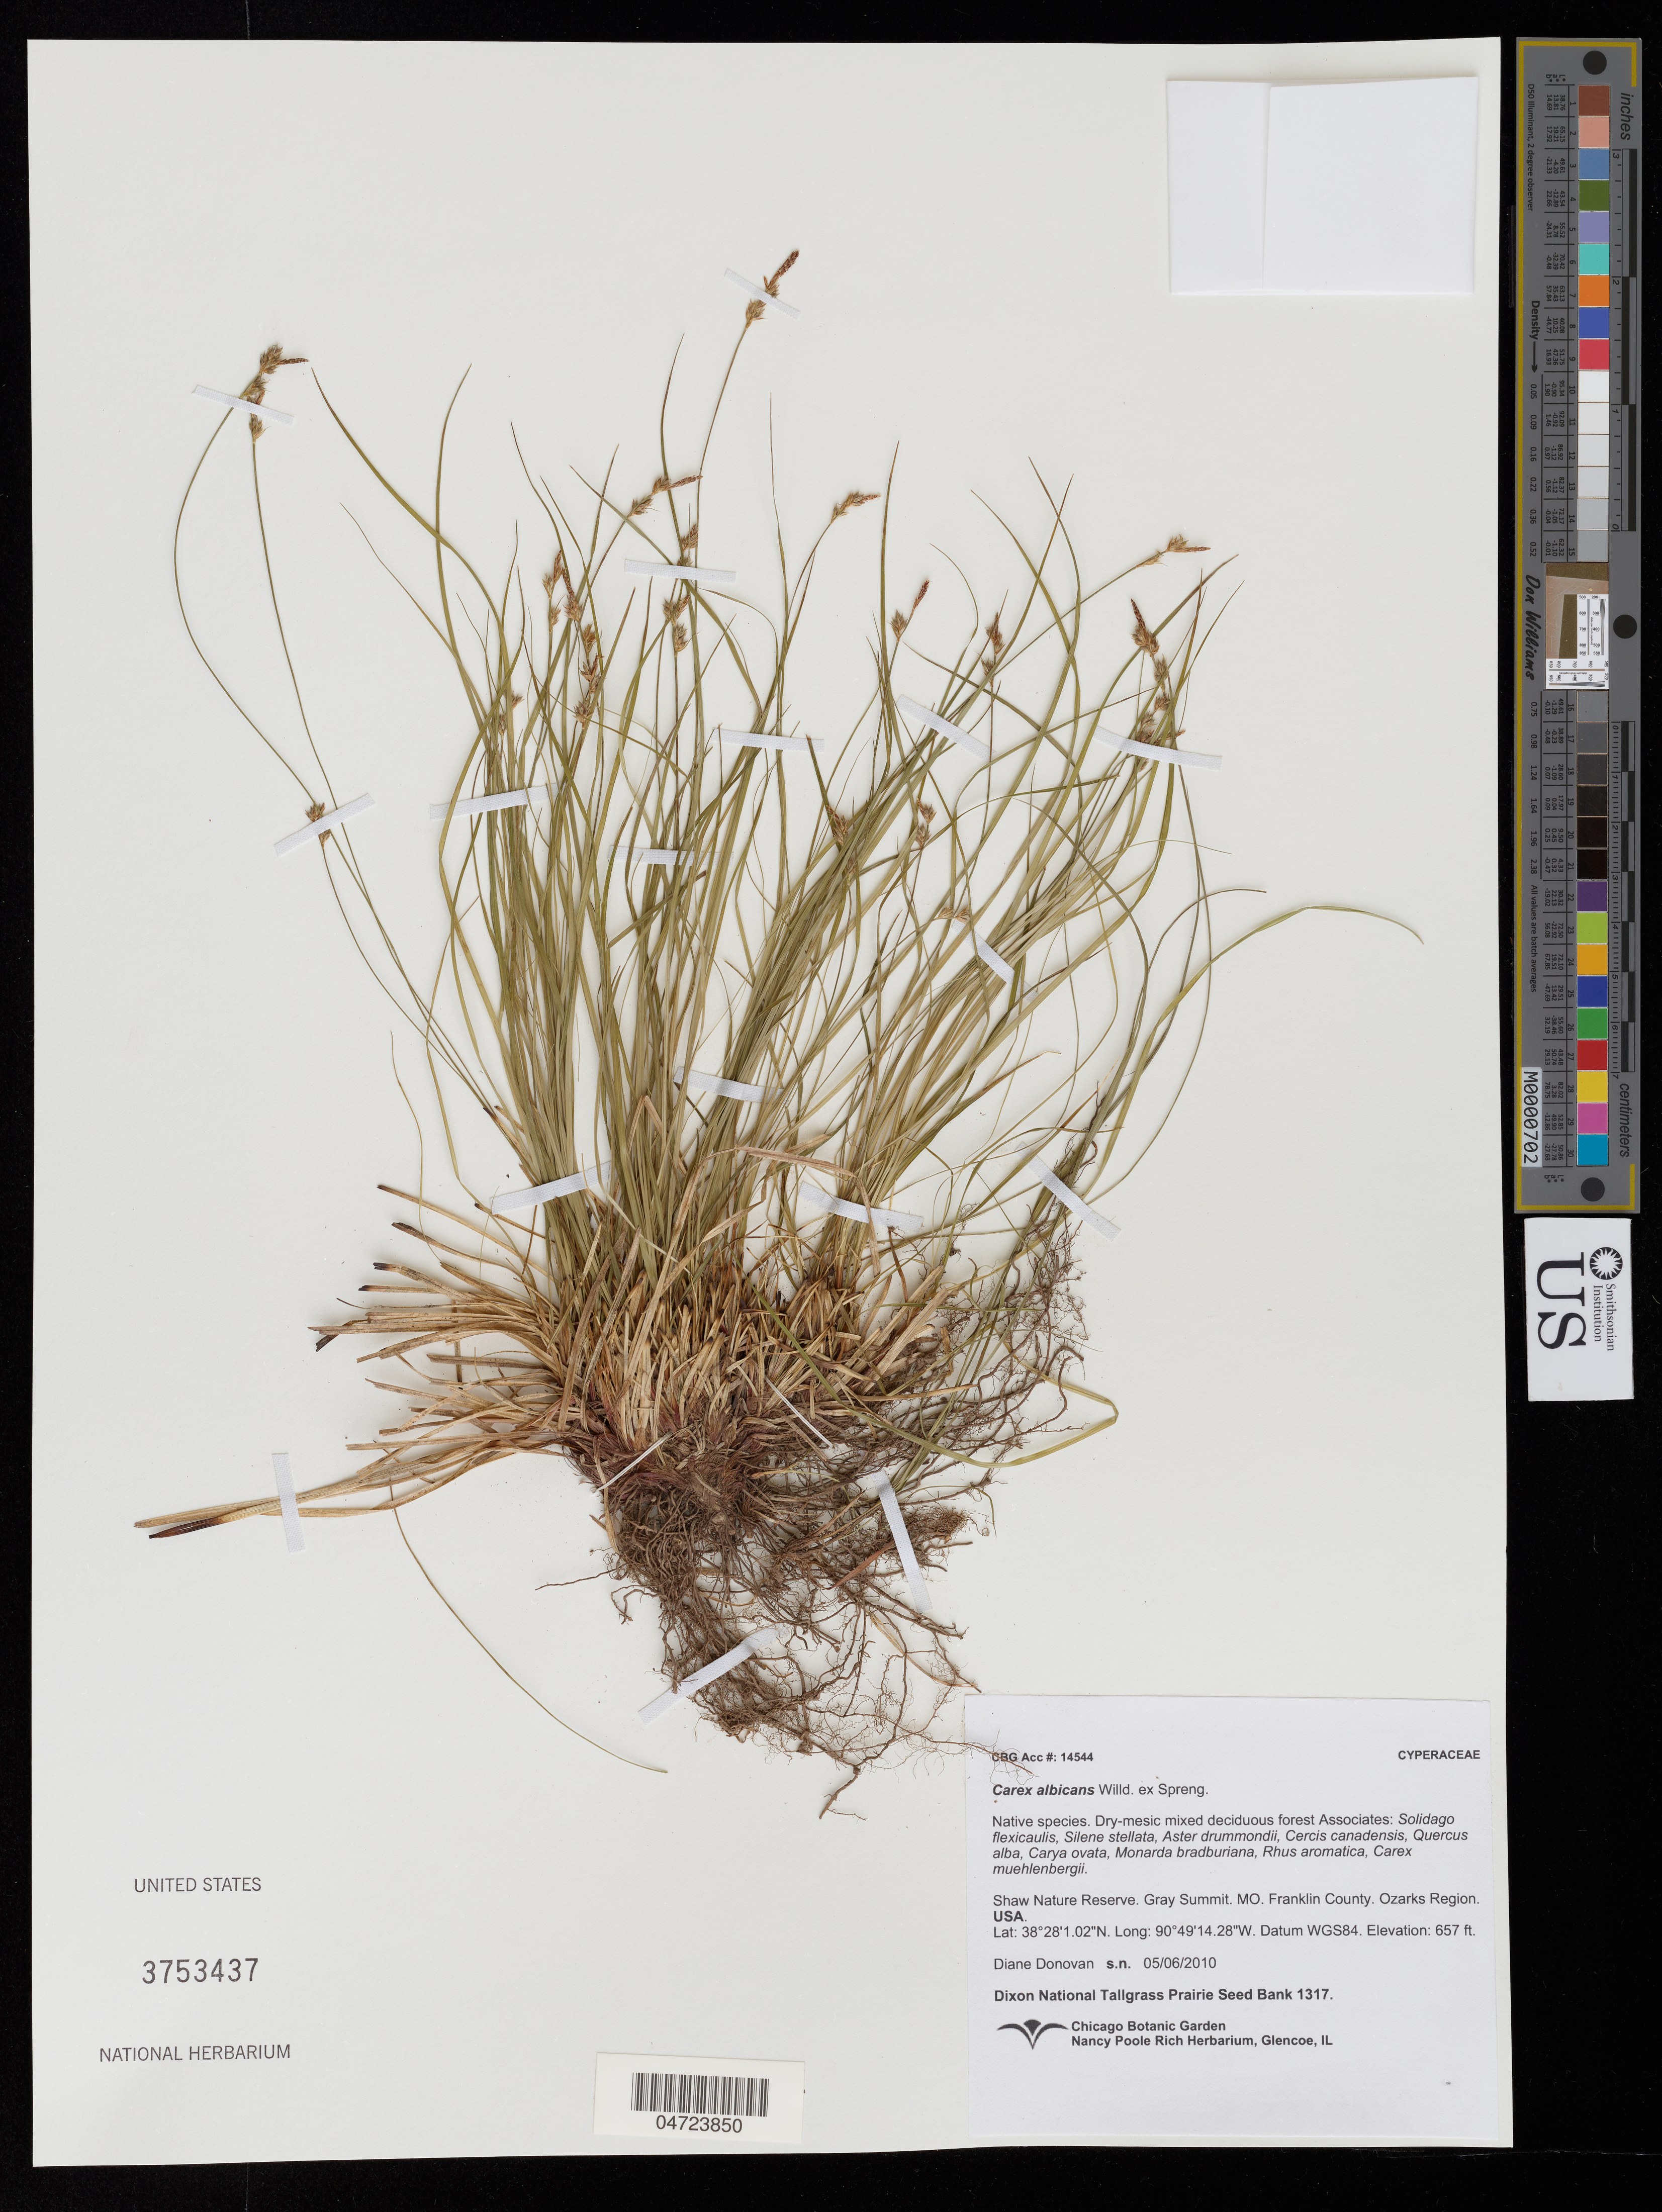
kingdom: Plantae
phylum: Tracheophyta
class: Liliopsida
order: Poales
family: Cyperaceae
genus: Carex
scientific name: Carex albicans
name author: Willd. ex Spreng.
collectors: D. Donovan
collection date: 2010-05-06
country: United States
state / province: Missouri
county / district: Franklin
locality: Shaw Nature Reserve. Gray Summit. Franklin County. Ozarks Region.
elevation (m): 200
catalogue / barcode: US 3753437